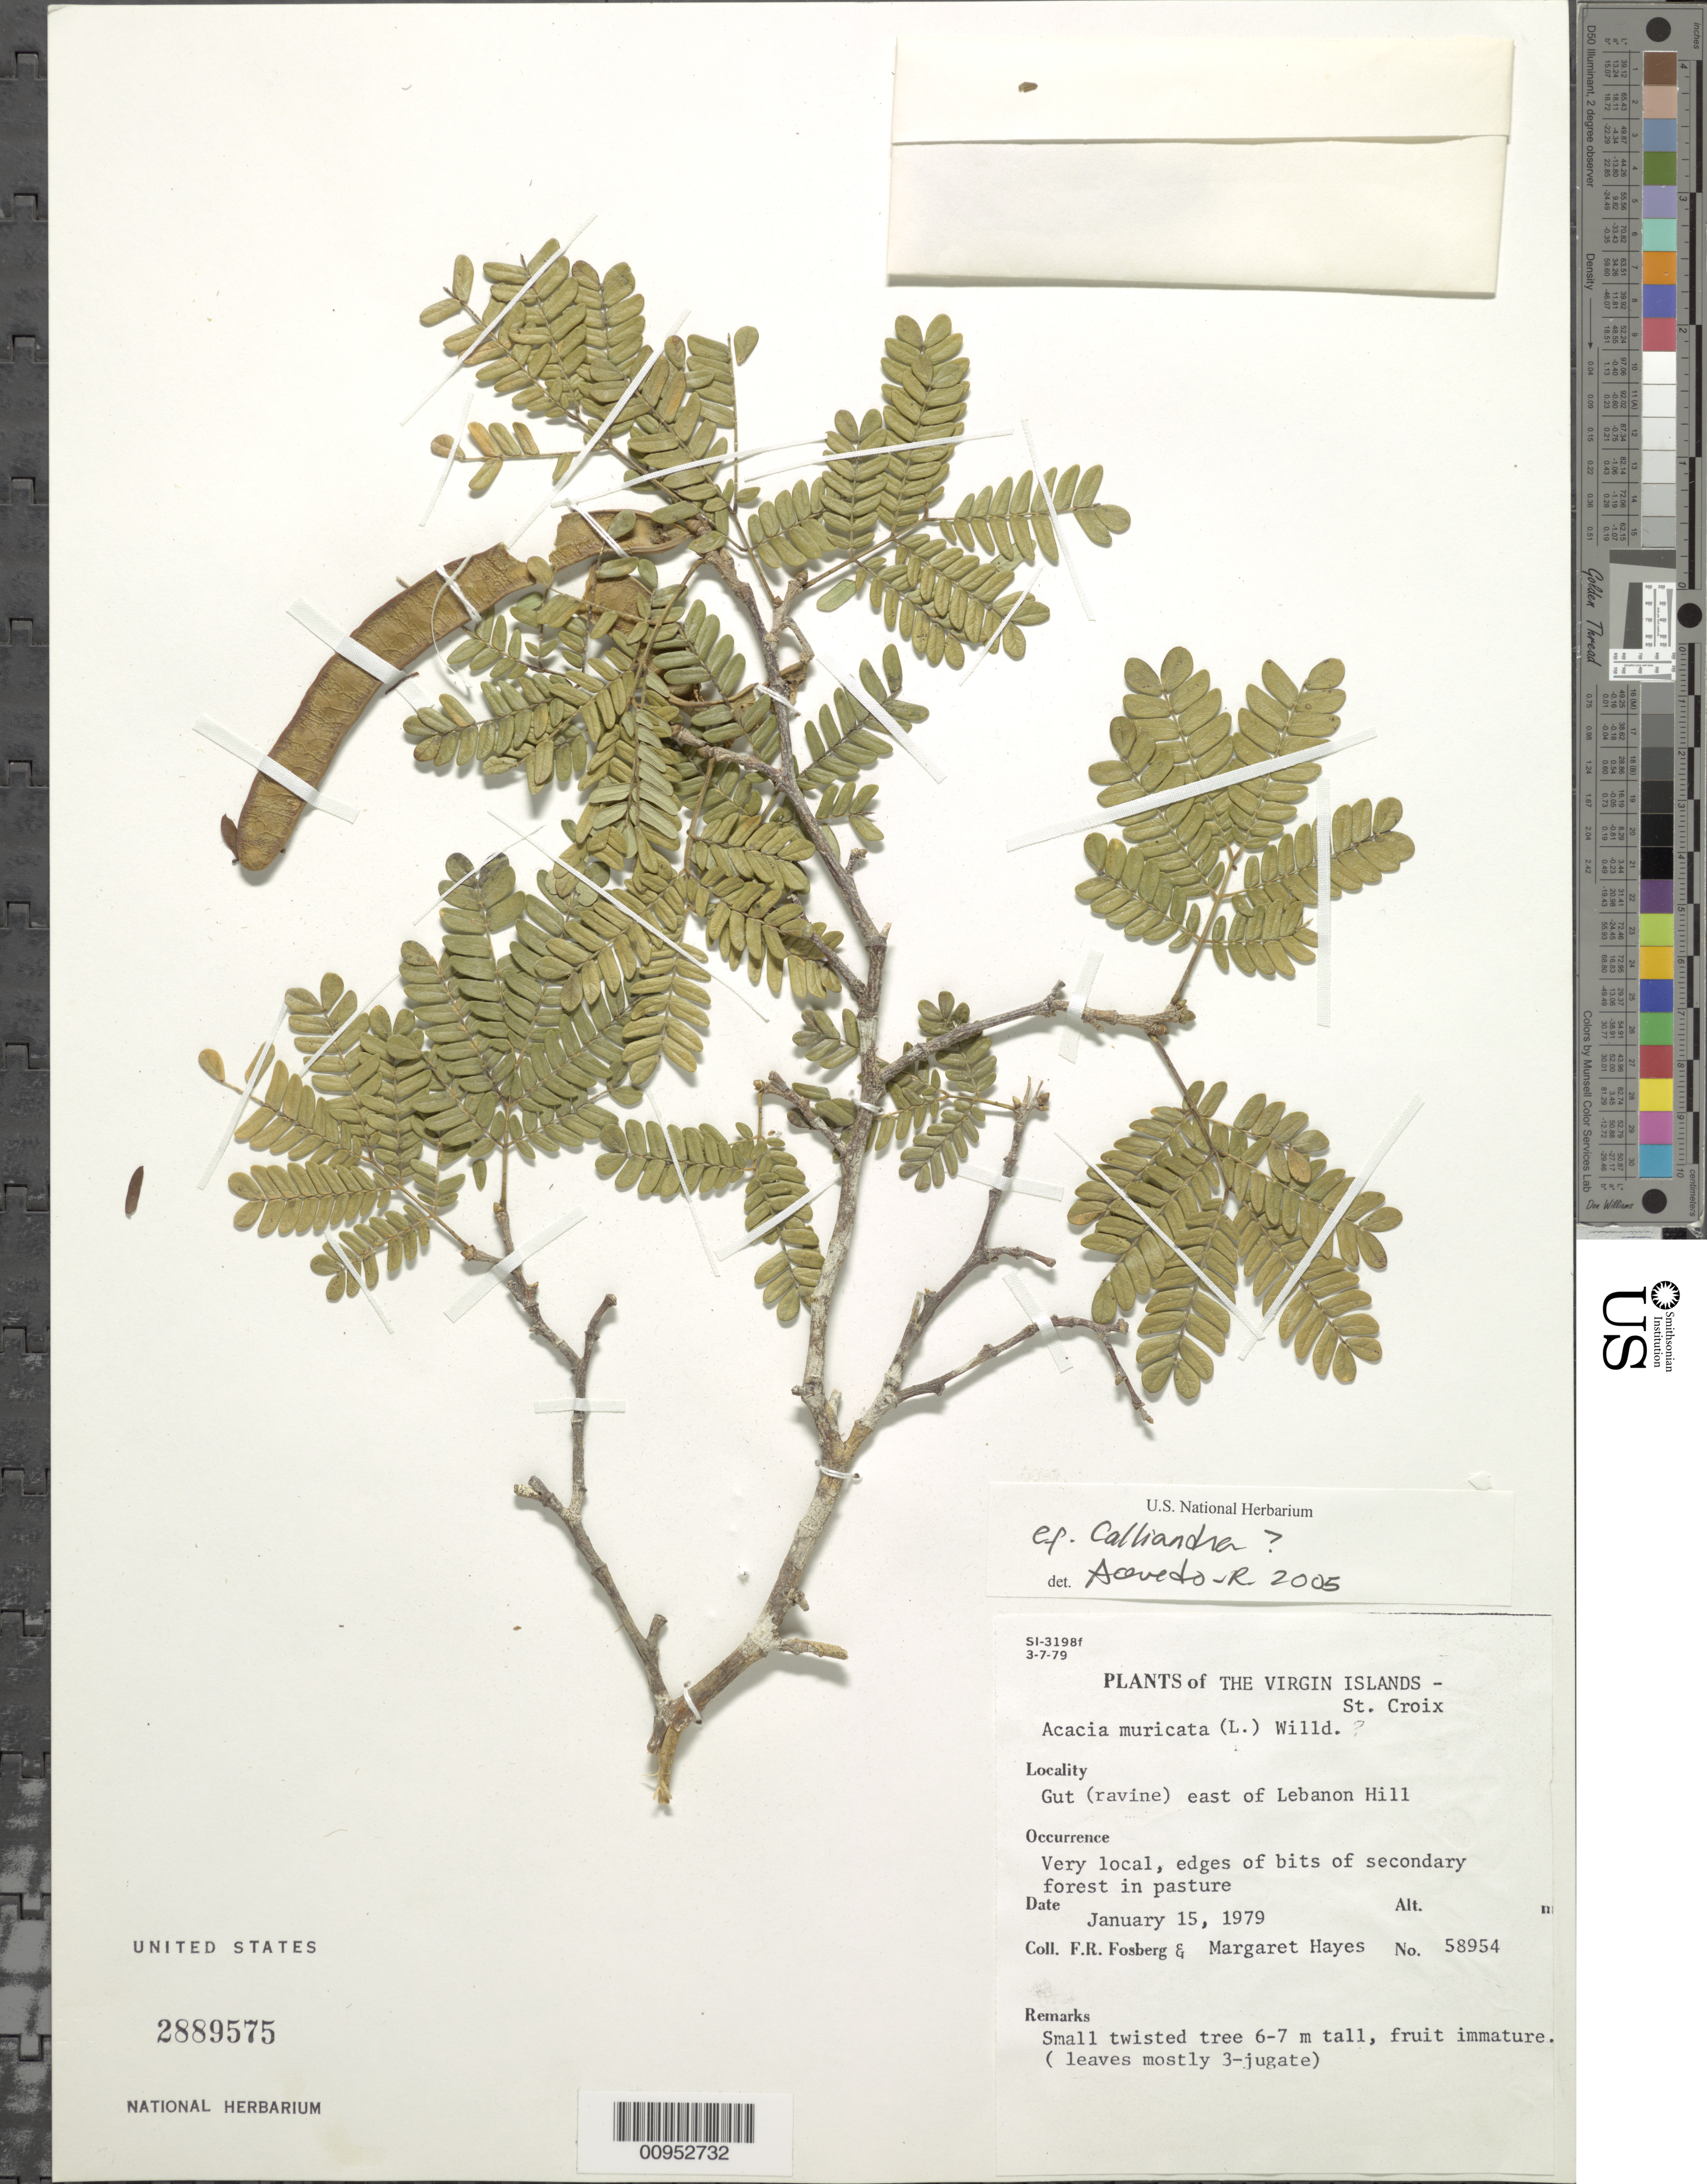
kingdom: Plantae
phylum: Tracheophyta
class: Magnoliopsida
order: Fabales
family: Fabaceae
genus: Calliandra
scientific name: Calliandra sp.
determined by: Acevedo-Rodríguez, P., (BOT), Smithsonian Institution - National Museum of Natural History (UNITED STATES)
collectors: F. R. Fosberg & M. Hayes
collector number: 58954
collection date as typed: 15 Jan 1979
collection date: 1979-01-15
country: U.S. Virgin Islands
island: St. Croix I.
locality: Gut (ravine) east of Lebanon Hill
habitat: Very local, edges of bits of secondary forest in pasture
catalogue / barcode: US 2889575